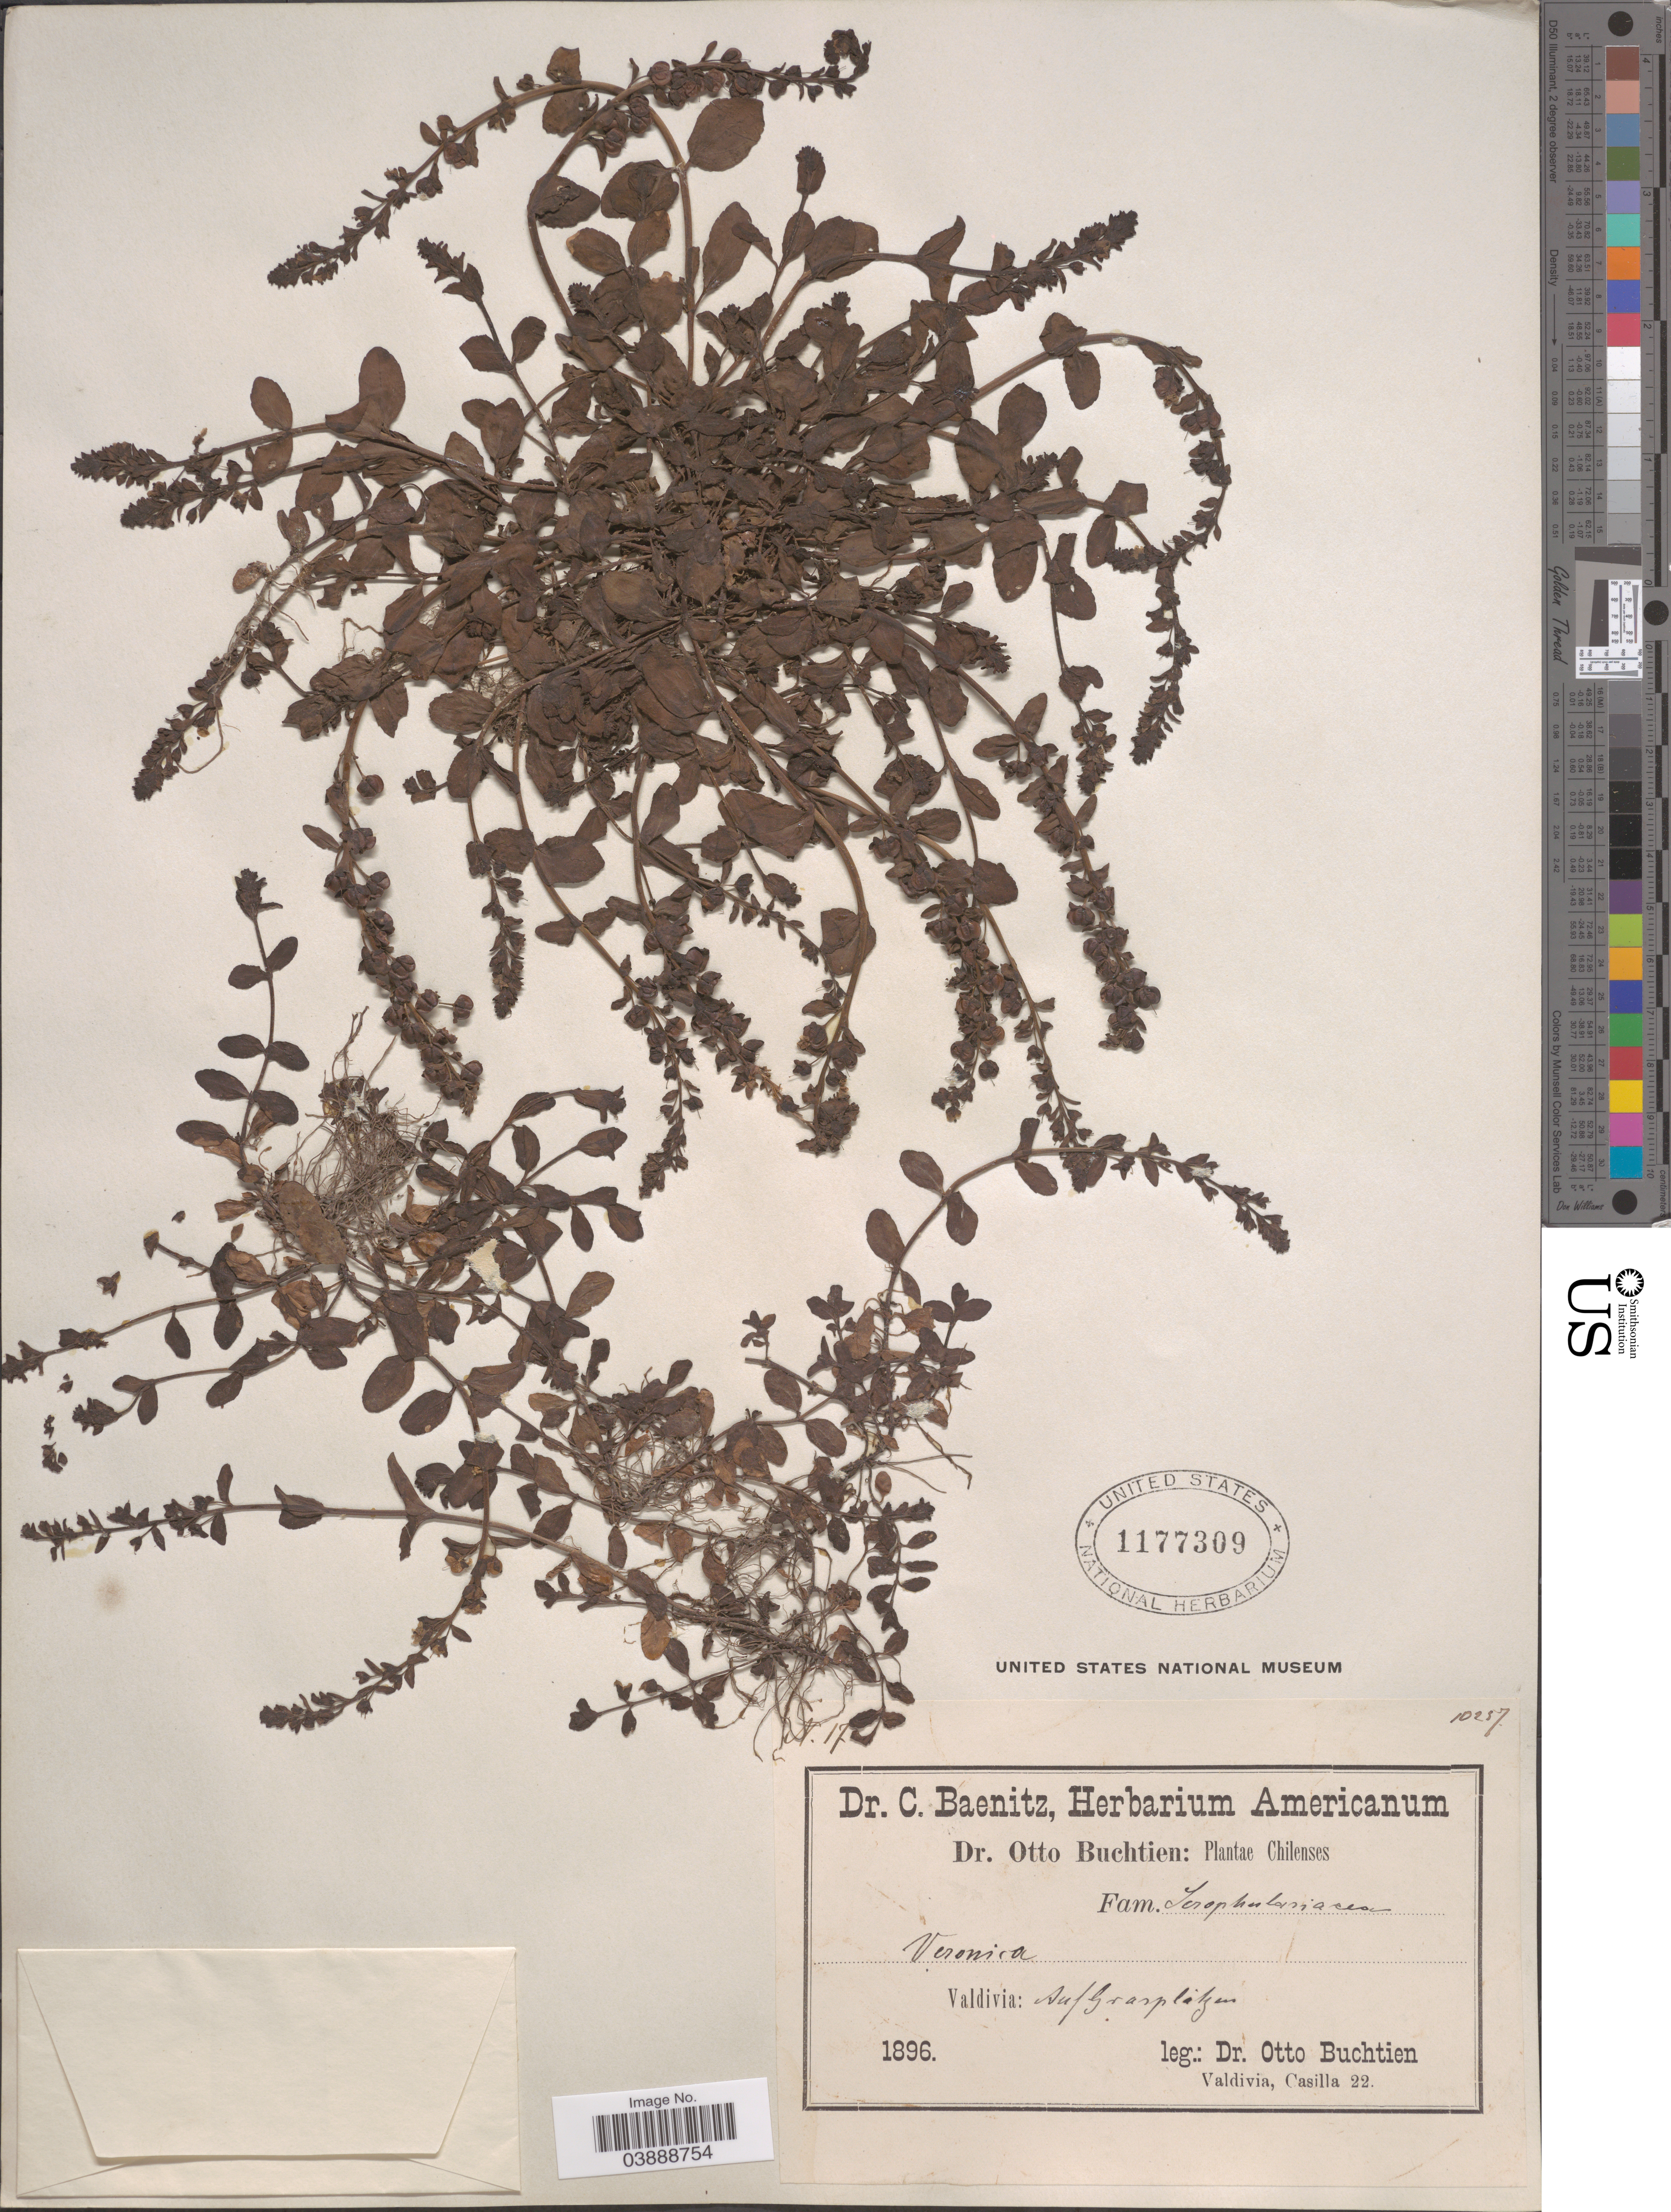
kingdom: Plantae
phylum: Tracheophyta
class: Magnoliopsida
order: Lamiales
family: Plantaginaceae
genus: Veronica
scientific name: Veronica serpyllifolia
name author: L.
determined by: Albach, Dirk C.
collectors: O. Buchtien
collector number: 10257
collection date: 1896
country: Chile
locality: Valdivia: Auf Grasplatten.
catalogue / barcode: US 1177309